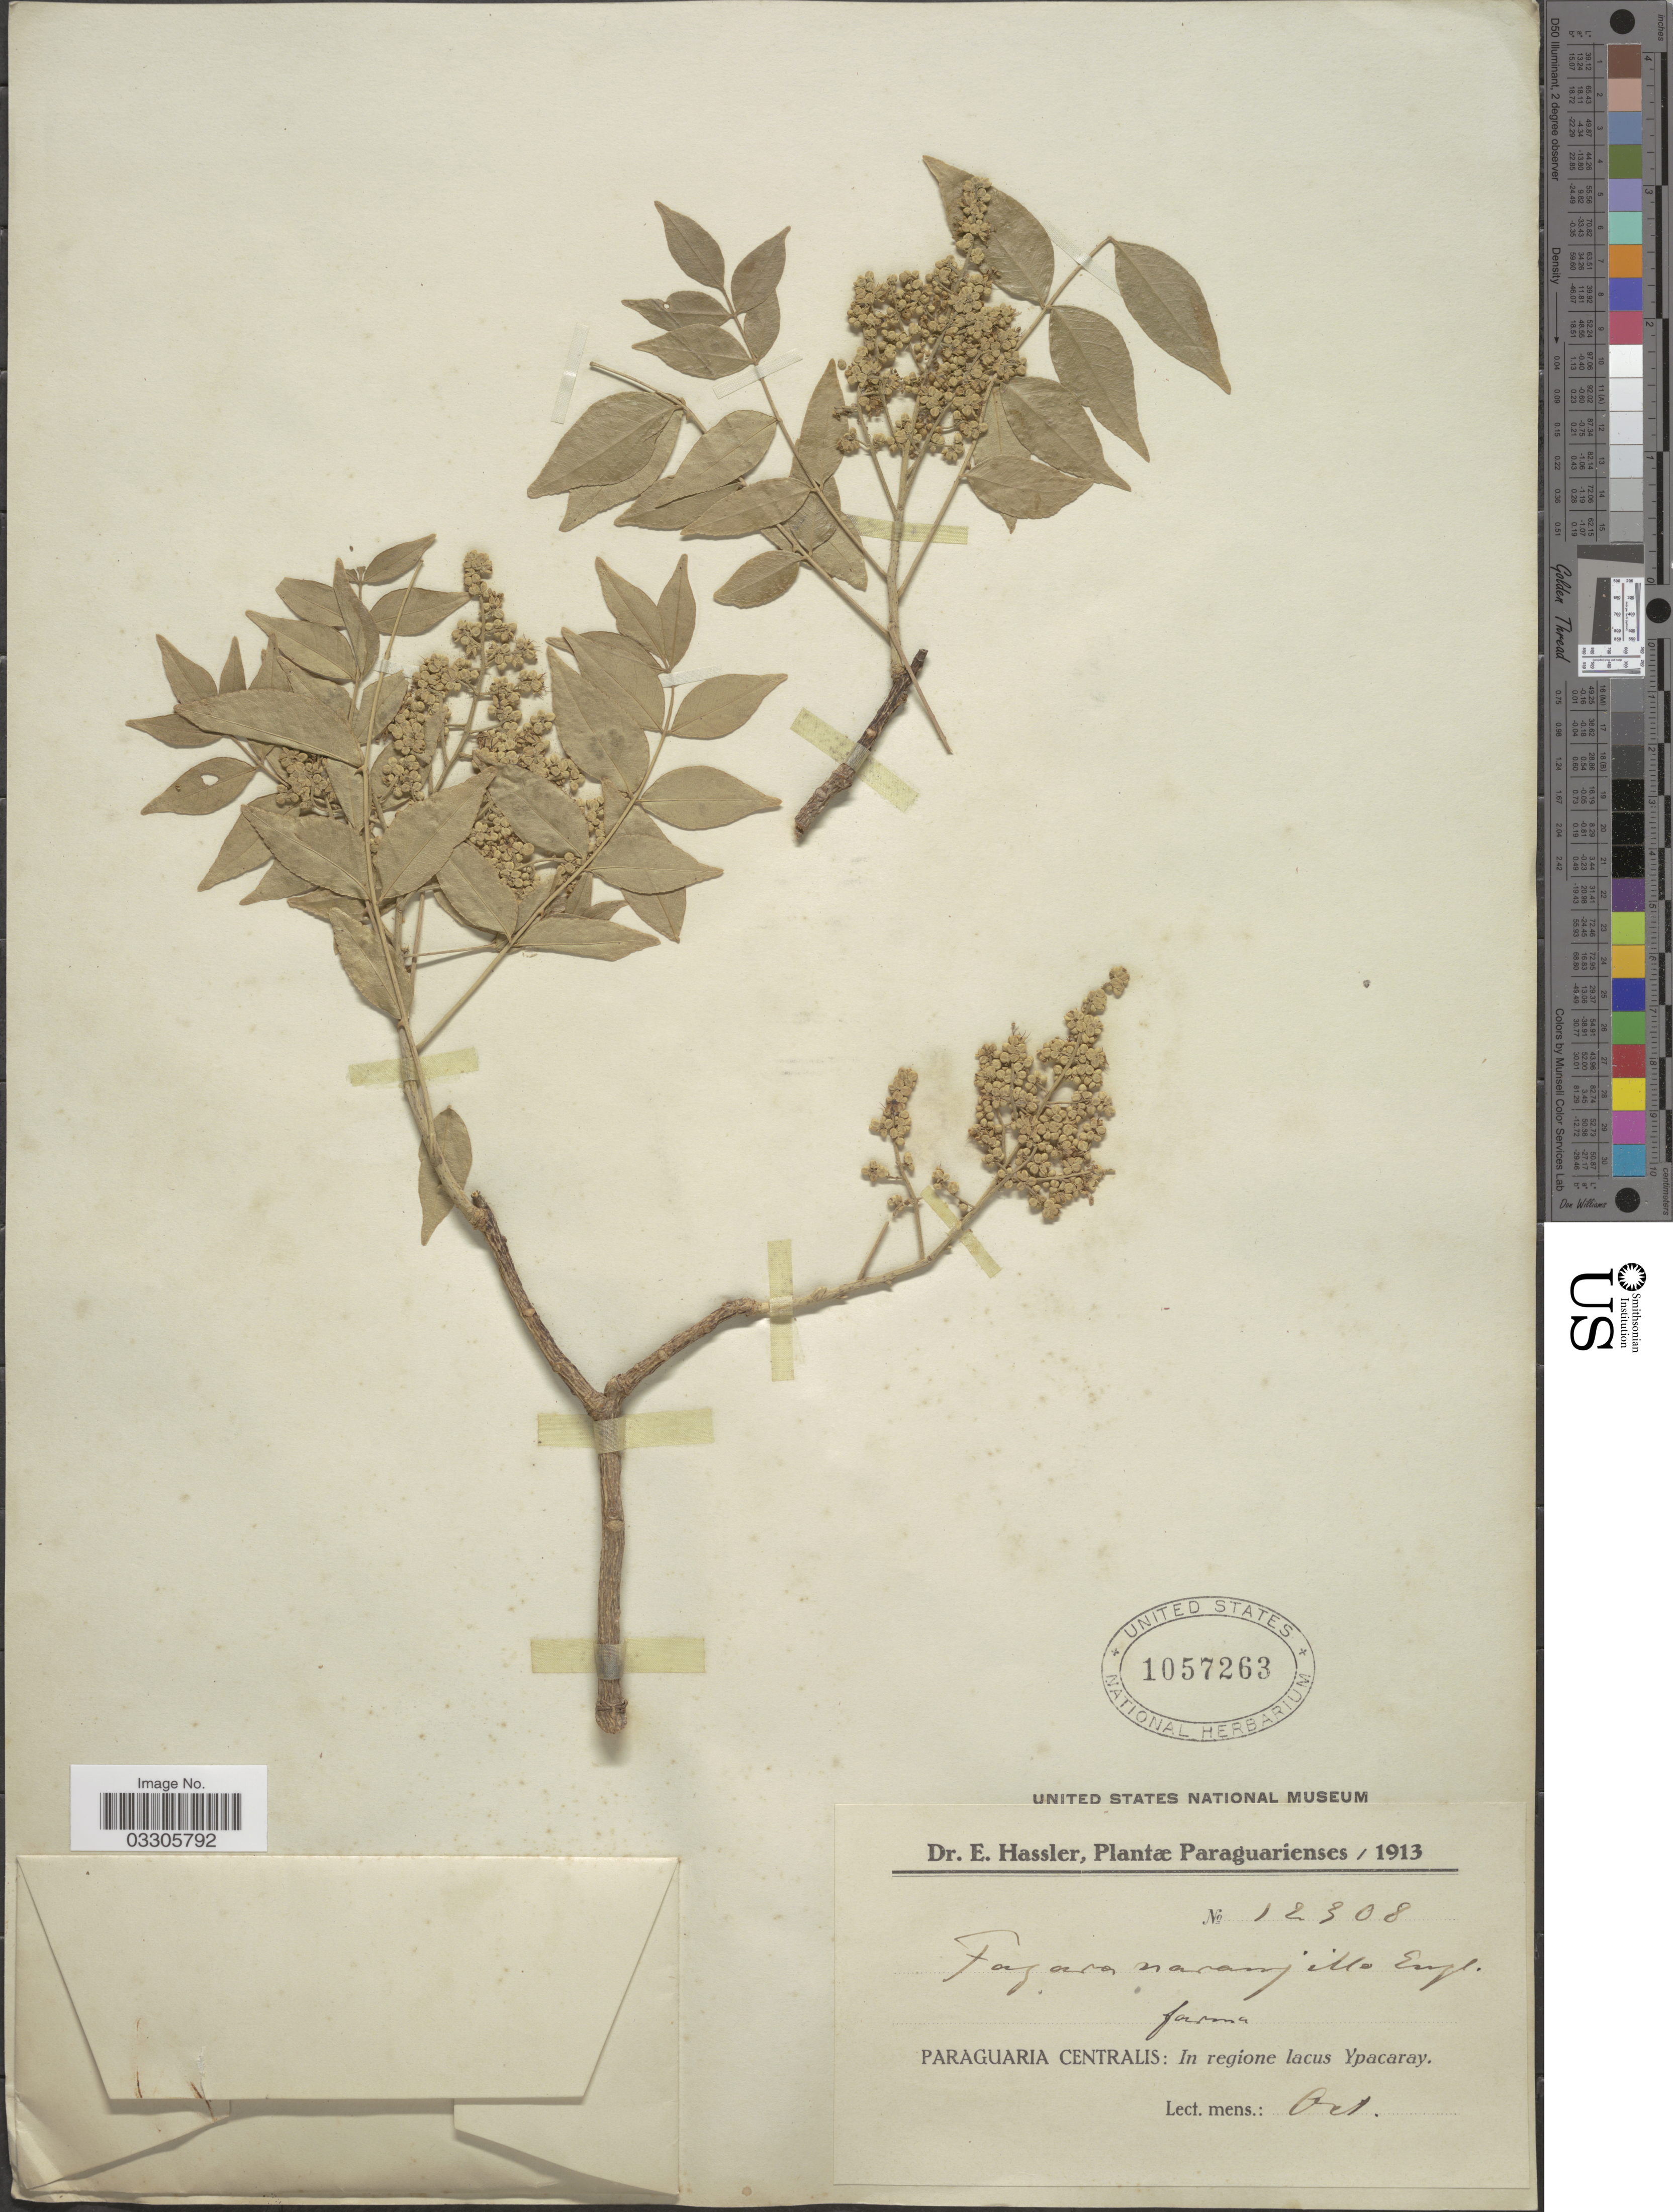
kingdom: Plantae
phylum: Tracheophyta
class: Magnoliopsida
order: Sapindales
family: Rutaceae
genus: Zanthoxylum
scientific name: Zanthoxylum naranjillo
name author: Griseb.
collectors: E. Hassler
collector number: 12308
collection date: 1913-10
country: Paraguay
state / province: Paraguari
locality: Paraguarienses, Paraguaria Centralis: In regione lacus Ypacaray.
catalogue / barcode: US 1057263